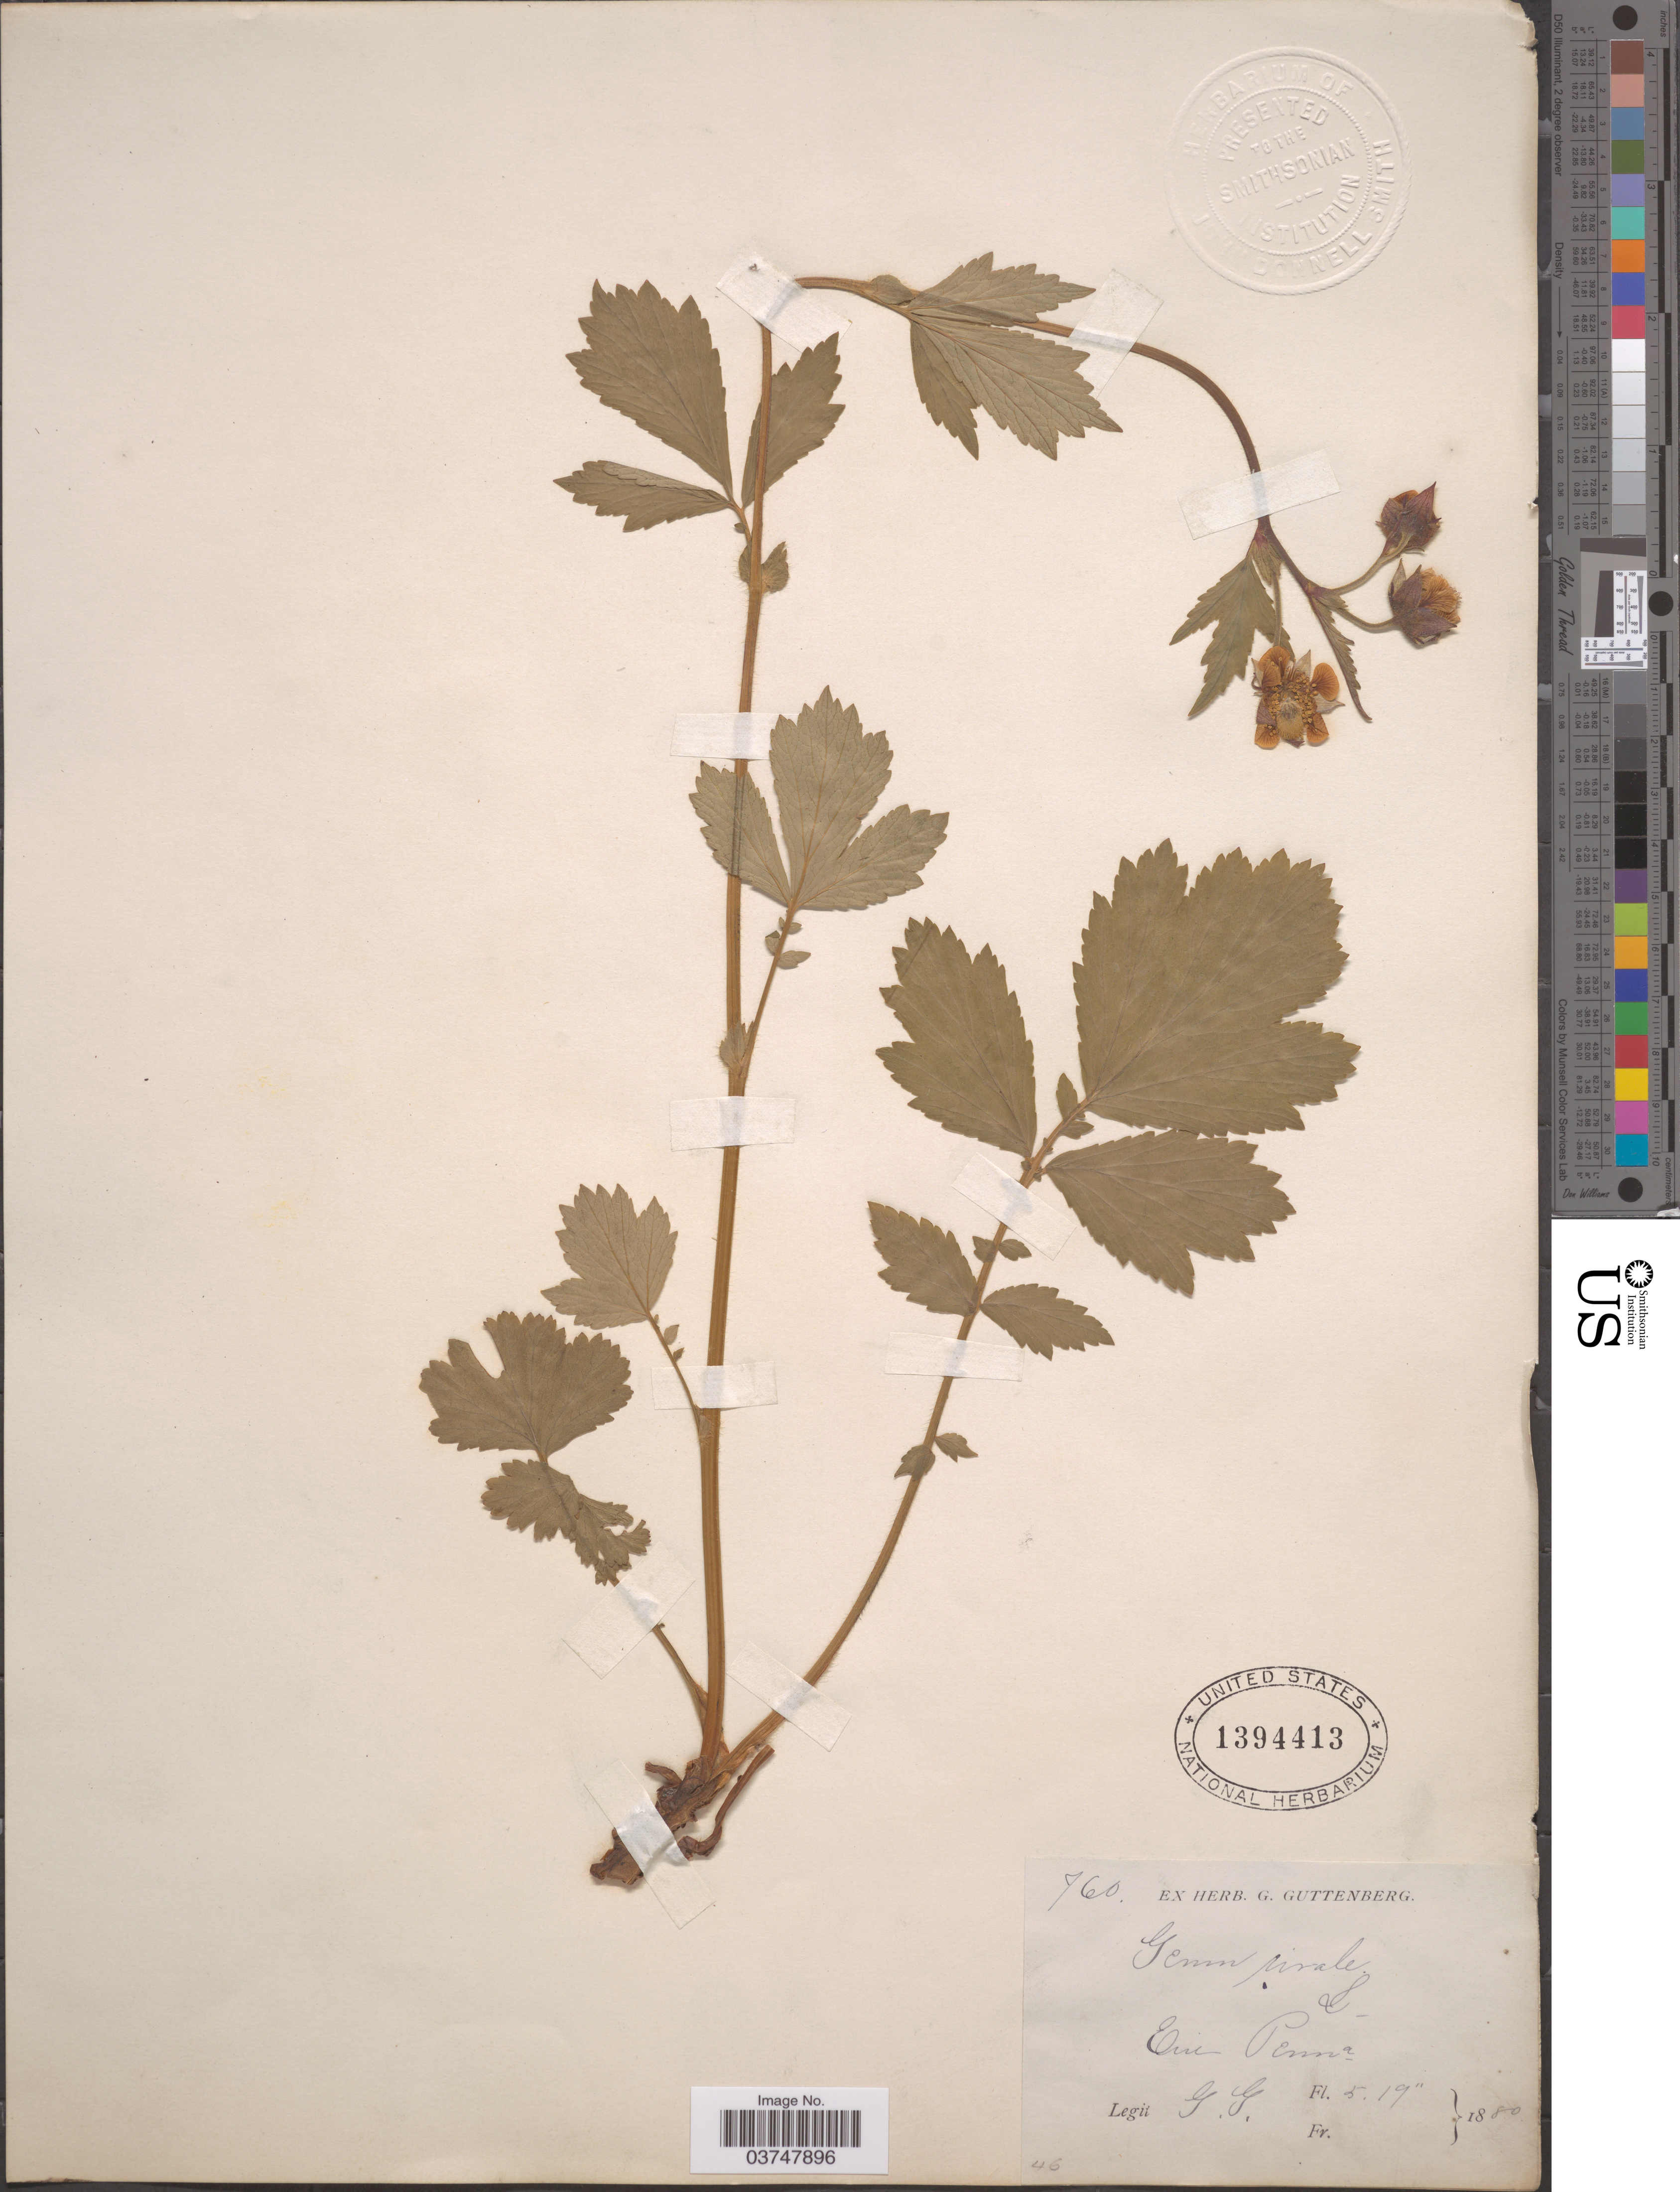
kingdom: Plantae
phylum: Tracheophyta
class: Magnoliopsida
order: Rosales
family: Rosaceae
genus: Geum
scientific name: Geum rivale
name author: L.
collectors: G. Guttenberg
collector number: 760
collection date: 1880-05-19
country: United States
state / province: Pennsylvania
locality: Erie.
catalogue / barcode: US 1394413